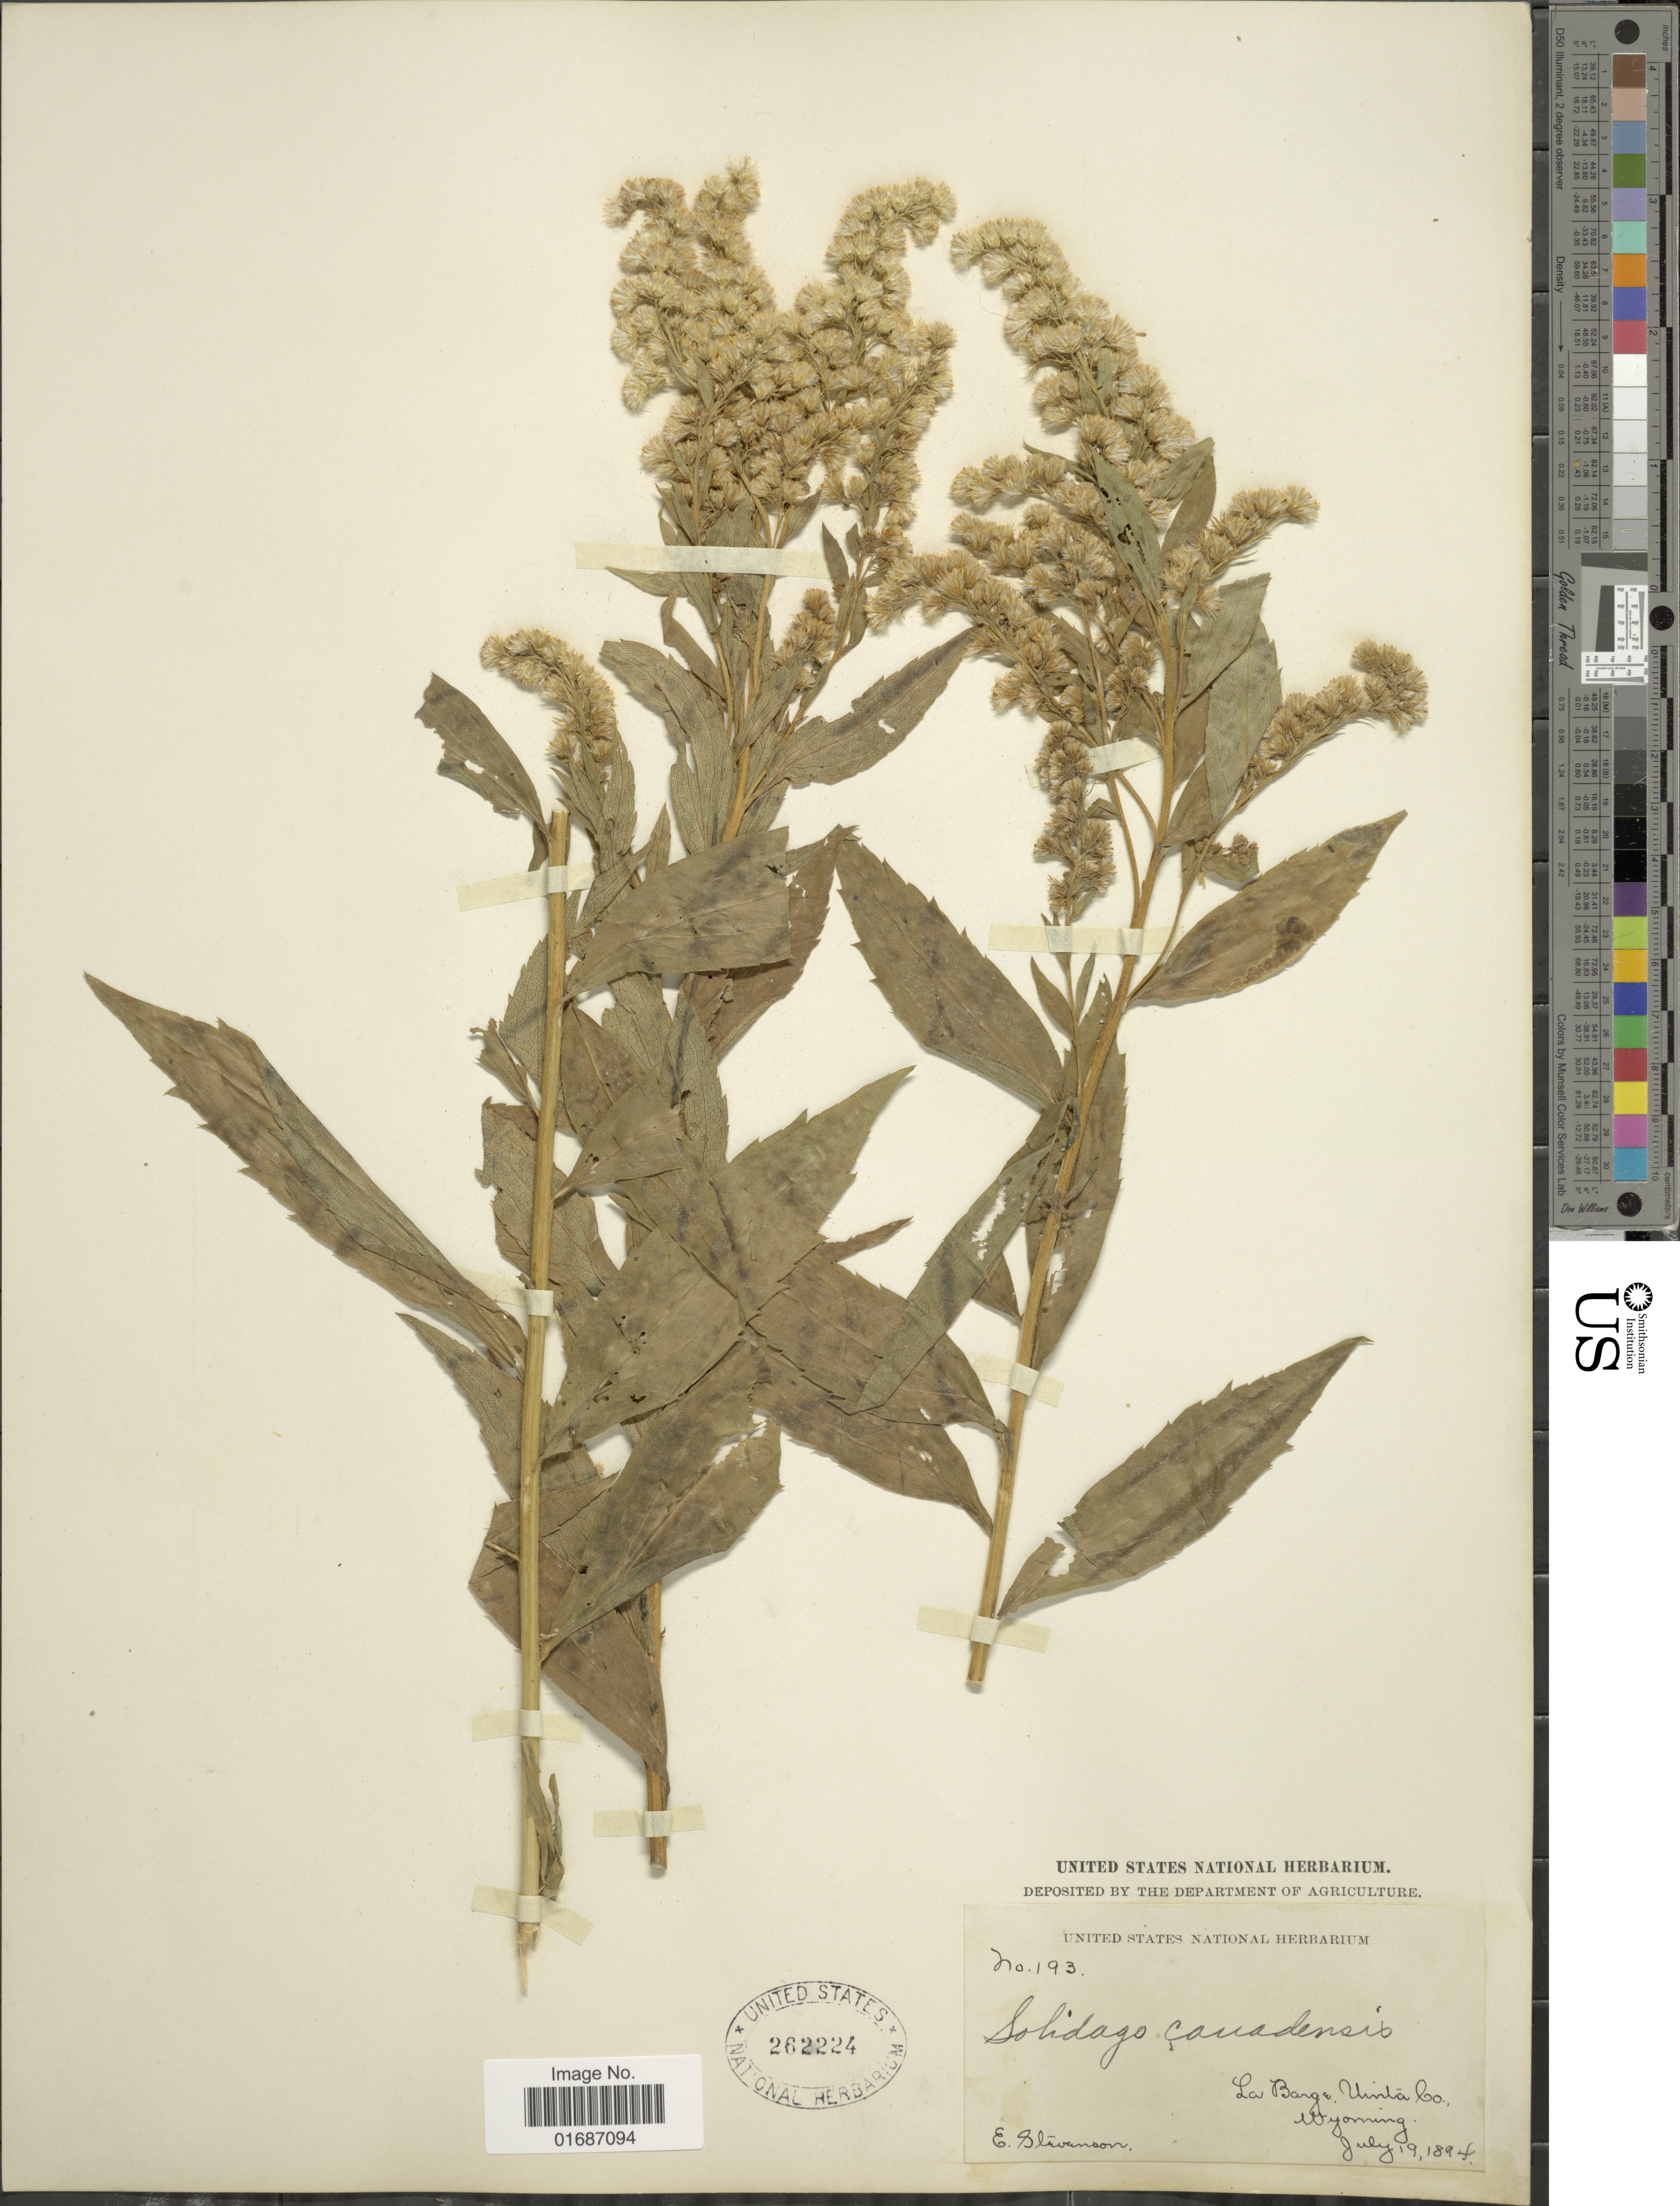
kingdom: Plantae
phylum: Tracheophyta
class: Magnoliopsida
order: Asterales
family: Asteraceae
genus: Solidago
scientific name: Solidago gigantea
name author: Aiton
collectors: E. Stevenson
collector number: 193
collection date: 1894-07-19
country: United States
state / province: Wyoming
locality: La Barge, Unita Co.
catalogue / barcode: US 262224